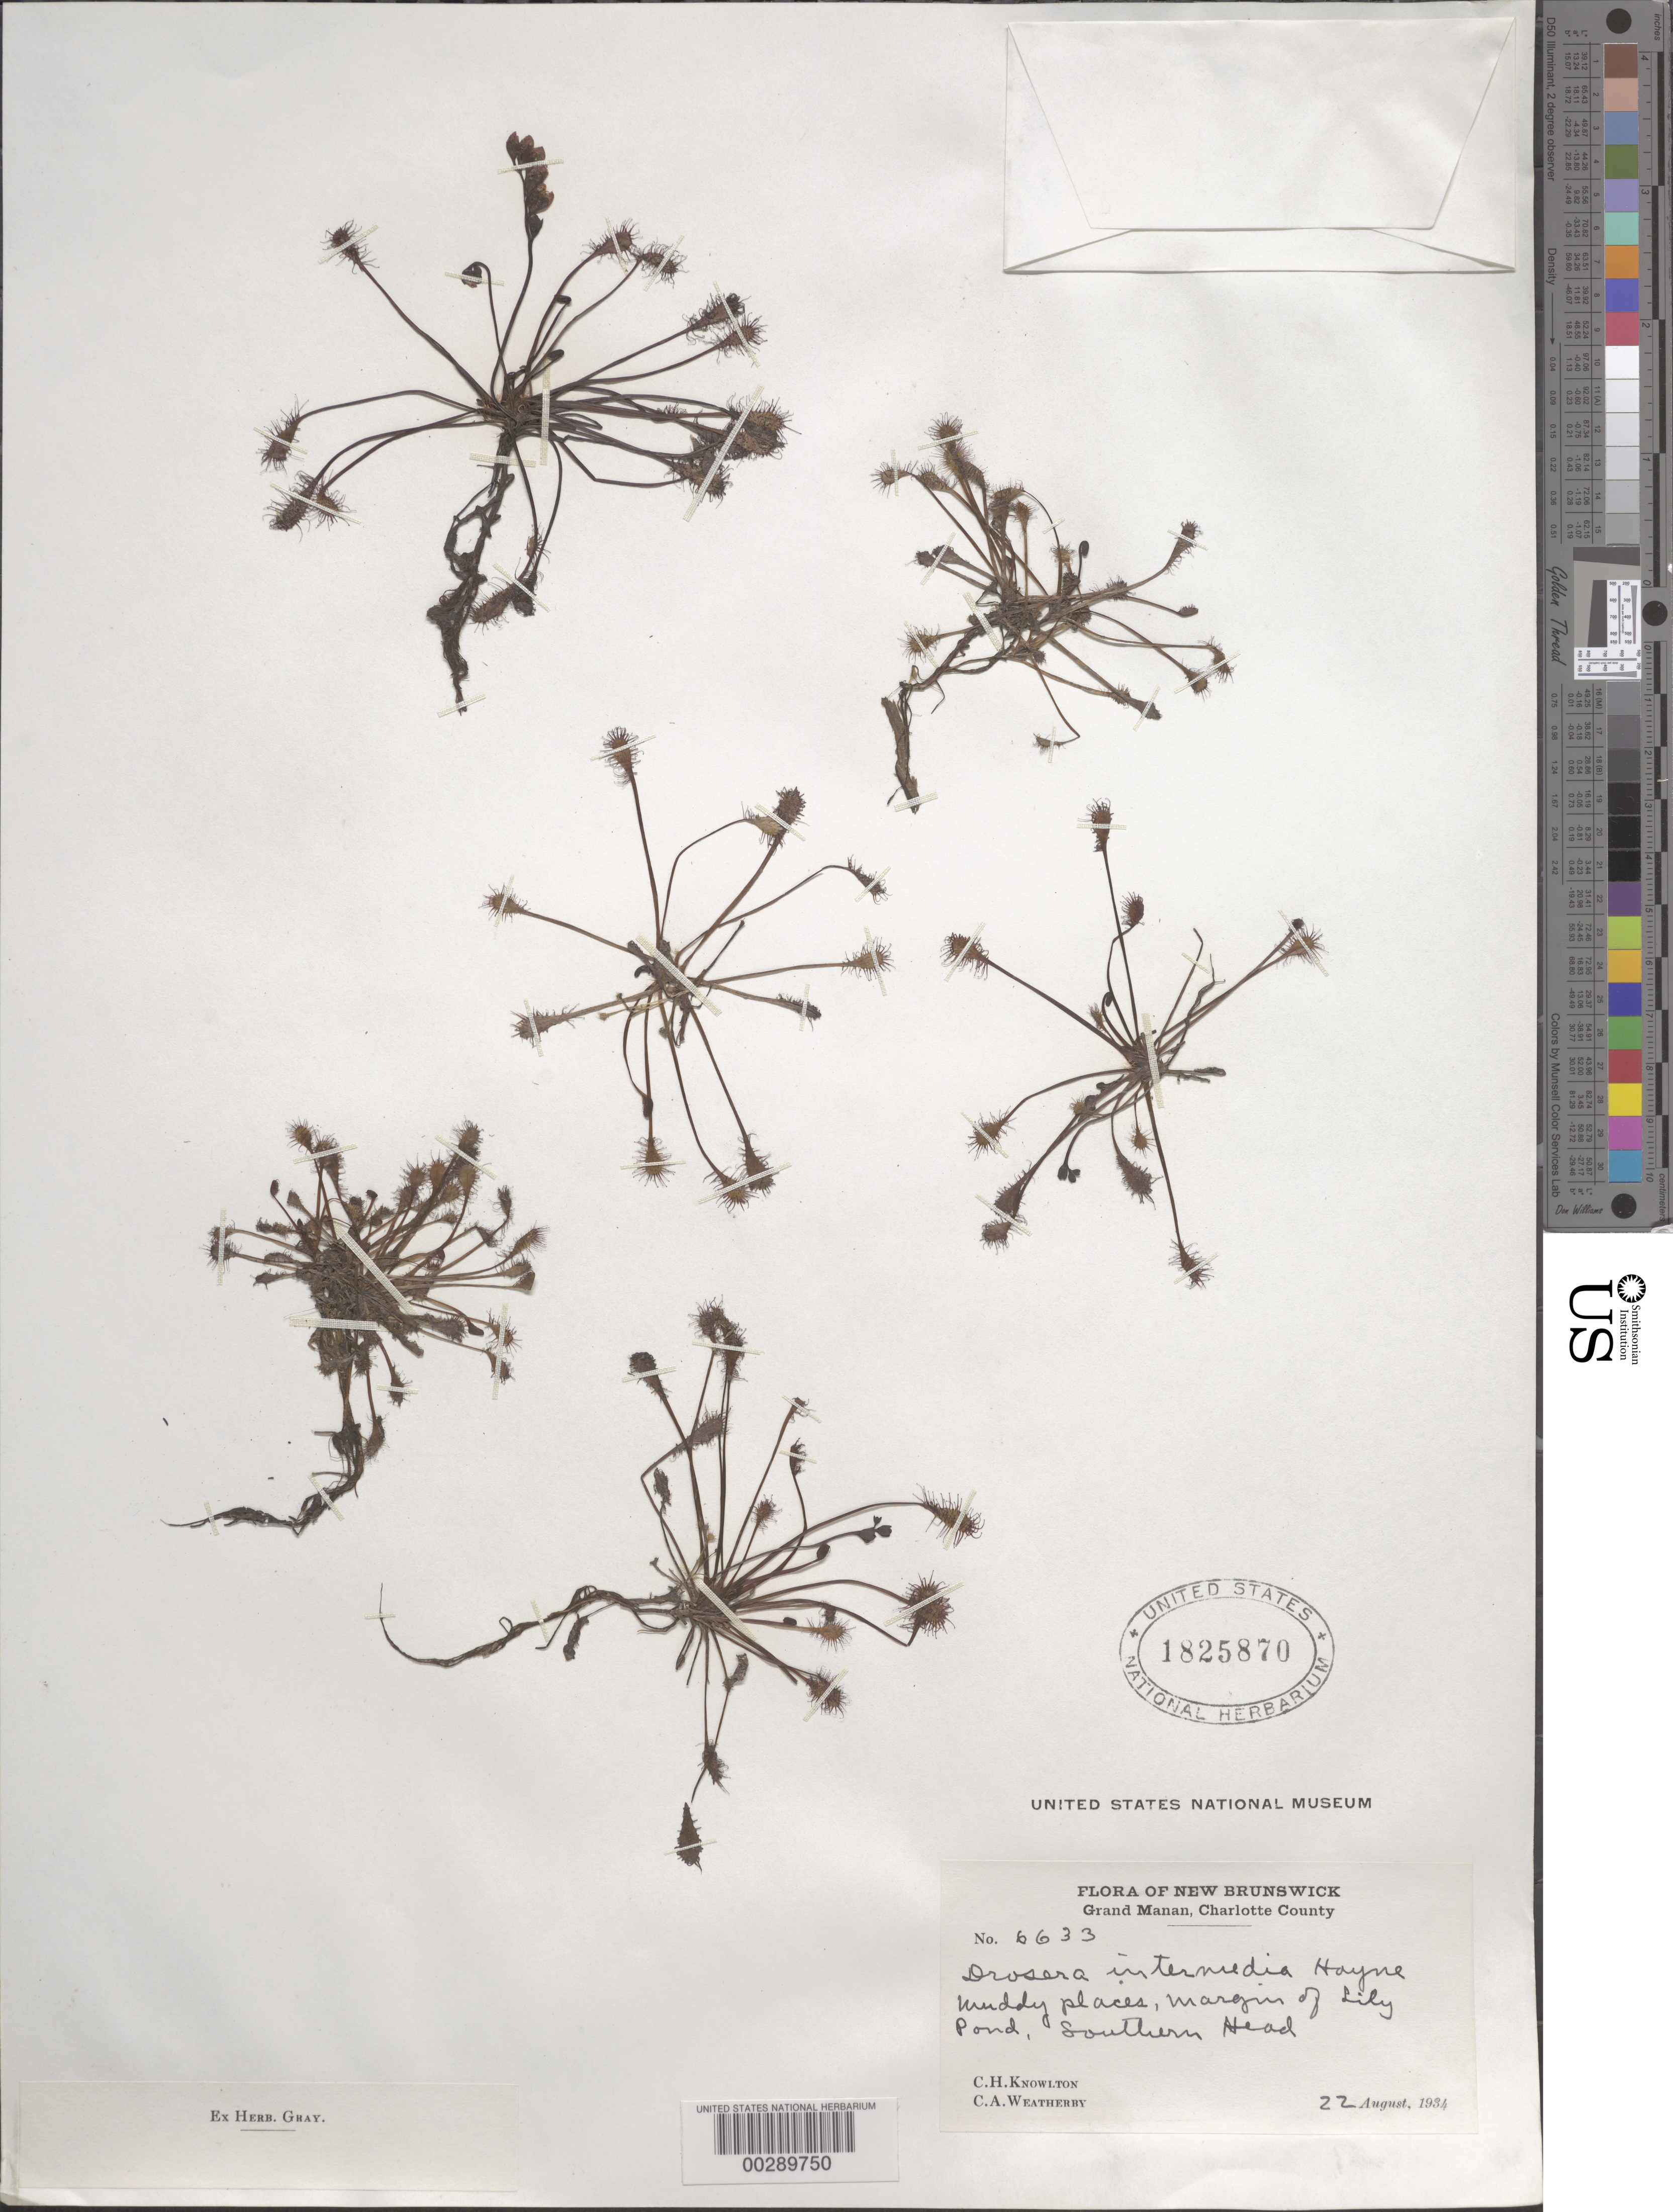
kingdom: Plantae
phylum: Tracheophyta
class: Magnoliopsida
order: Caryophyllales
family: Droseraceae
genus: Drosera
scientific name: Drosera intermedia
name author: Hayne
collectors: C. H. Knowlton & C. A. Weatherby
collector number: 6633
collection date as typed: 22 Aug 1934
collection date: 1934-08-22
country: Canada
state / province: New Brunswick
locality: Charlotte county, grand manan, southern head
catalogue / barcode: US 1825870